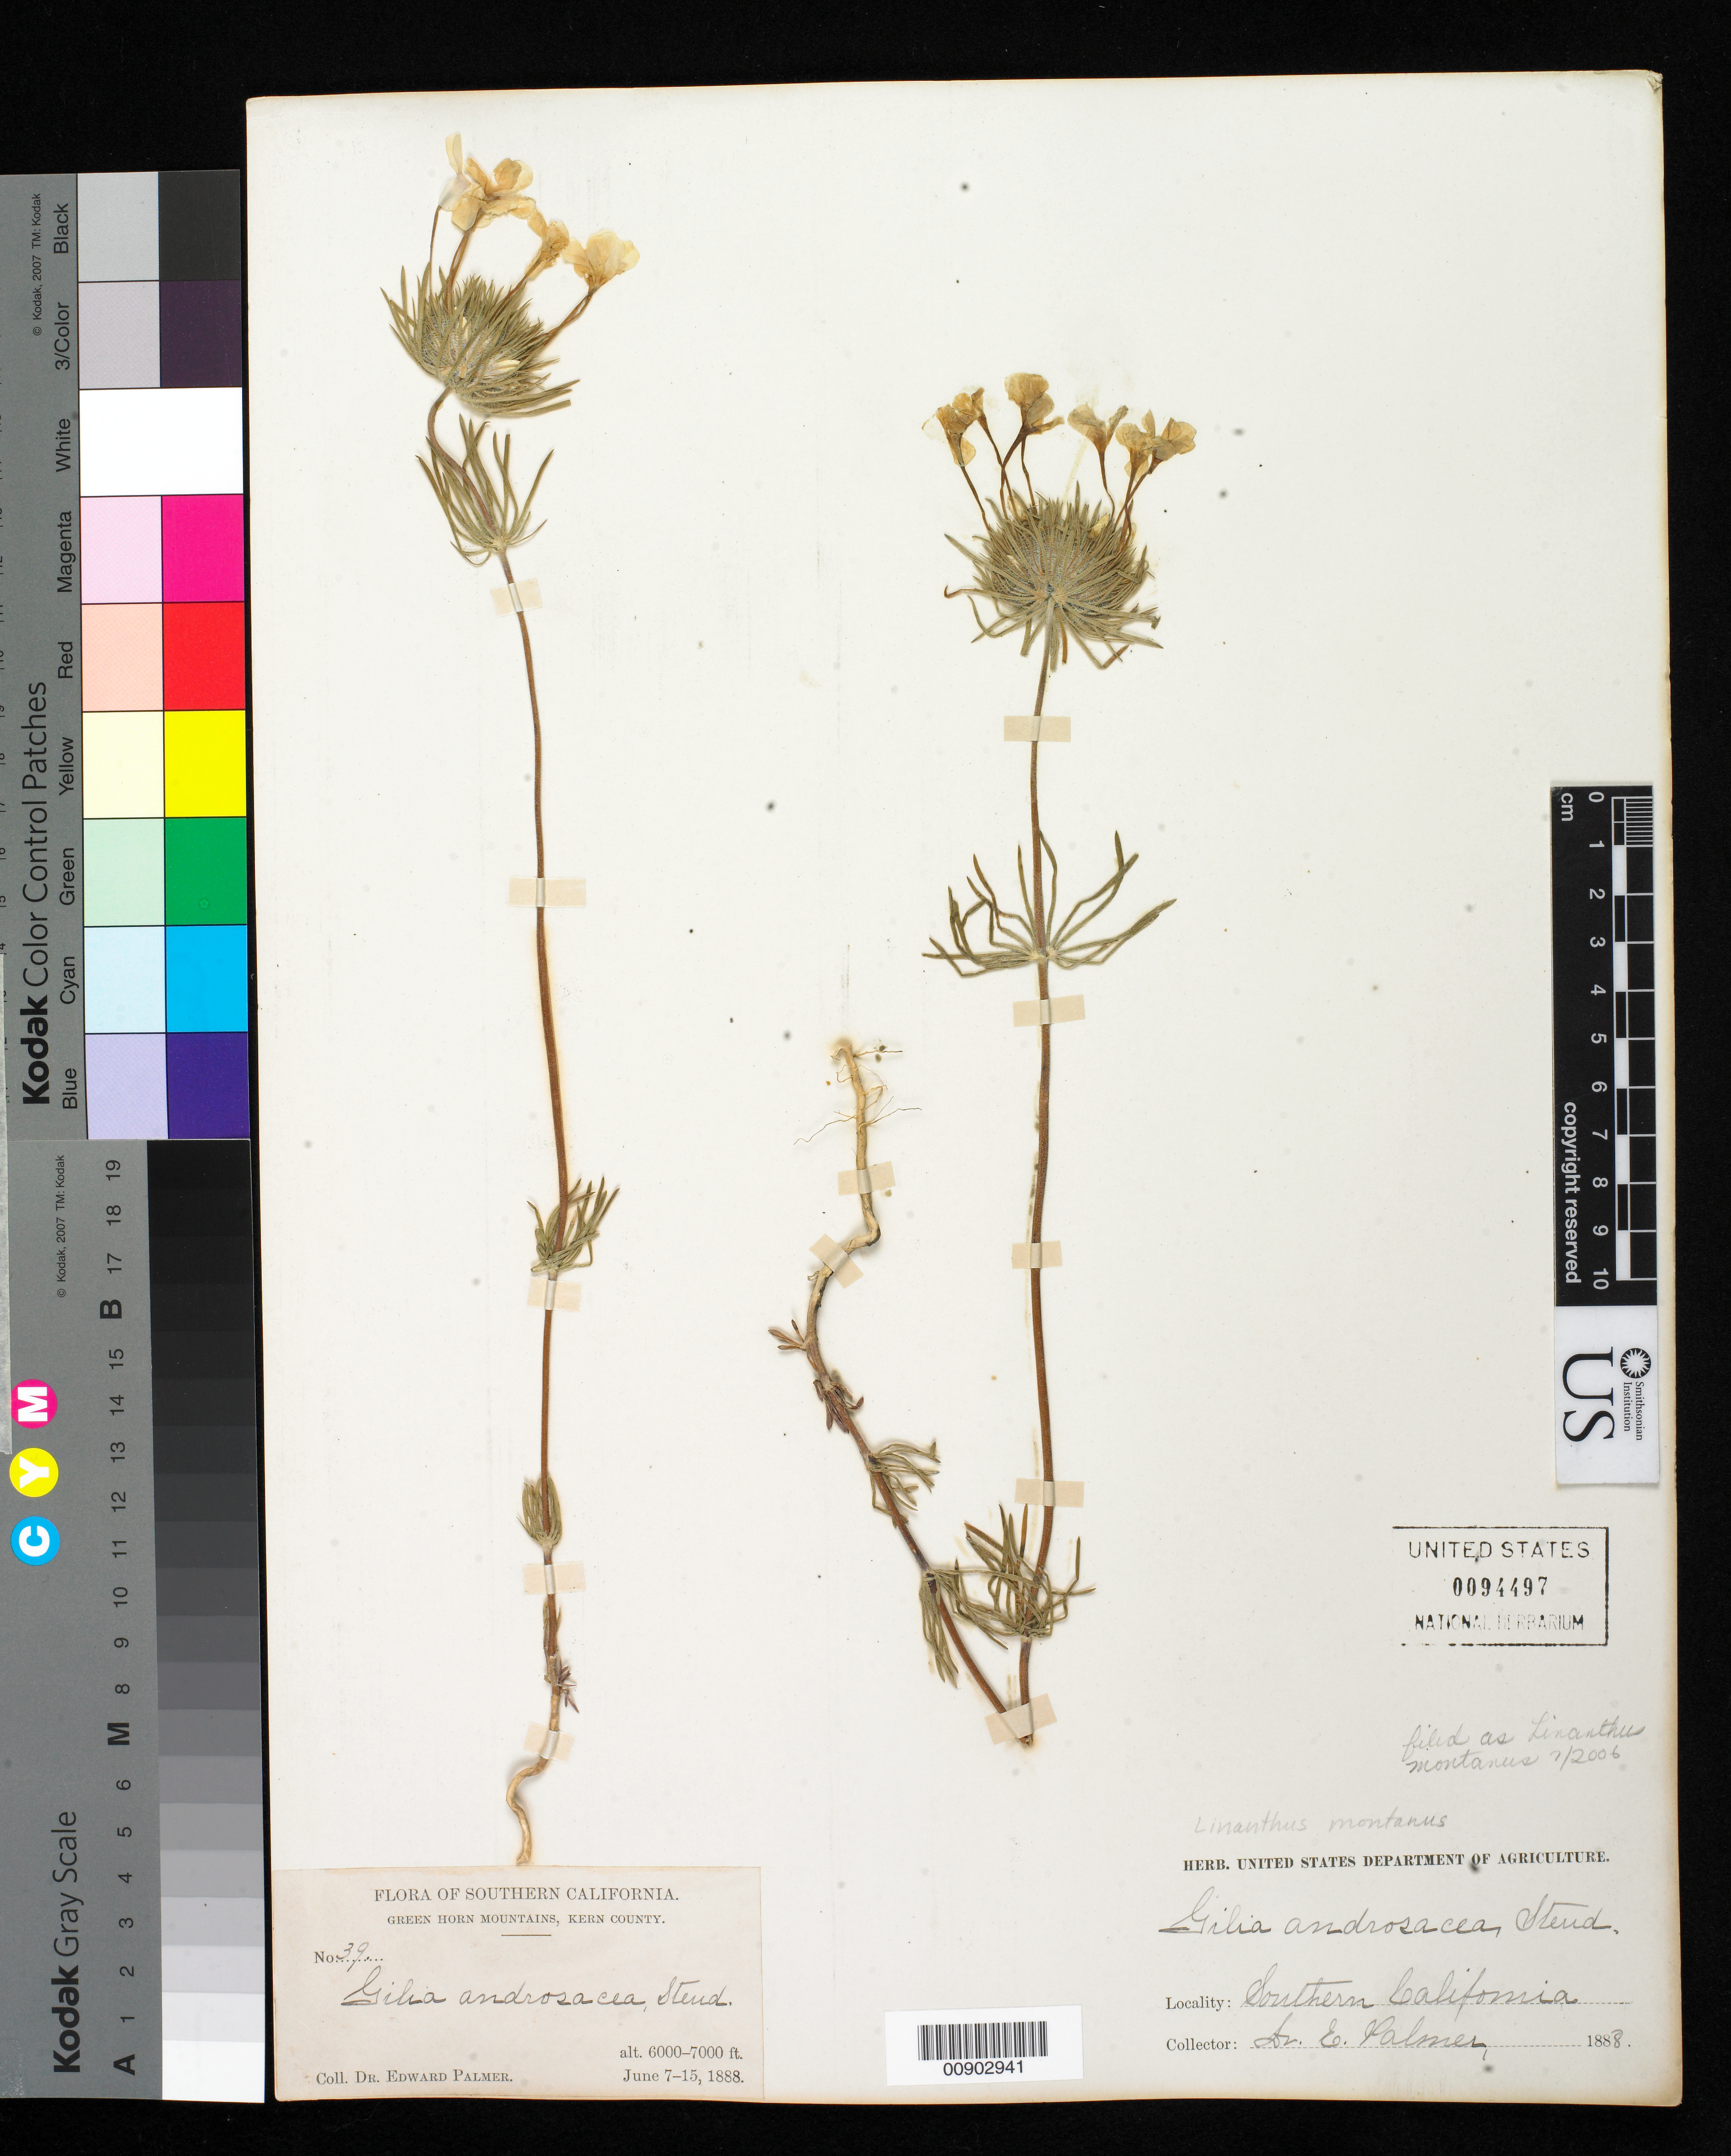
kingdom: Plantae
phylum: Tracheophyta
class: Magnoliopsida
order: Ericales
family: Polemoniaceae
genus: Leptosiphon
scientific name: Leptosiphon montanus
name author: (Greene) J.M. Porter & L.A. Johnson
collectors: E. Palmer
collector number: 39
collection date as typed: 07 Jun 1888 to 15 Jun 1888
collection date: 1888-06-07/1888-06-15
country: United States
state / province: California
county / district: Kern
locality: Green Horn Mountains, Kern County, California.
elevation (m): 1829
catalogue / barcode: US 94497